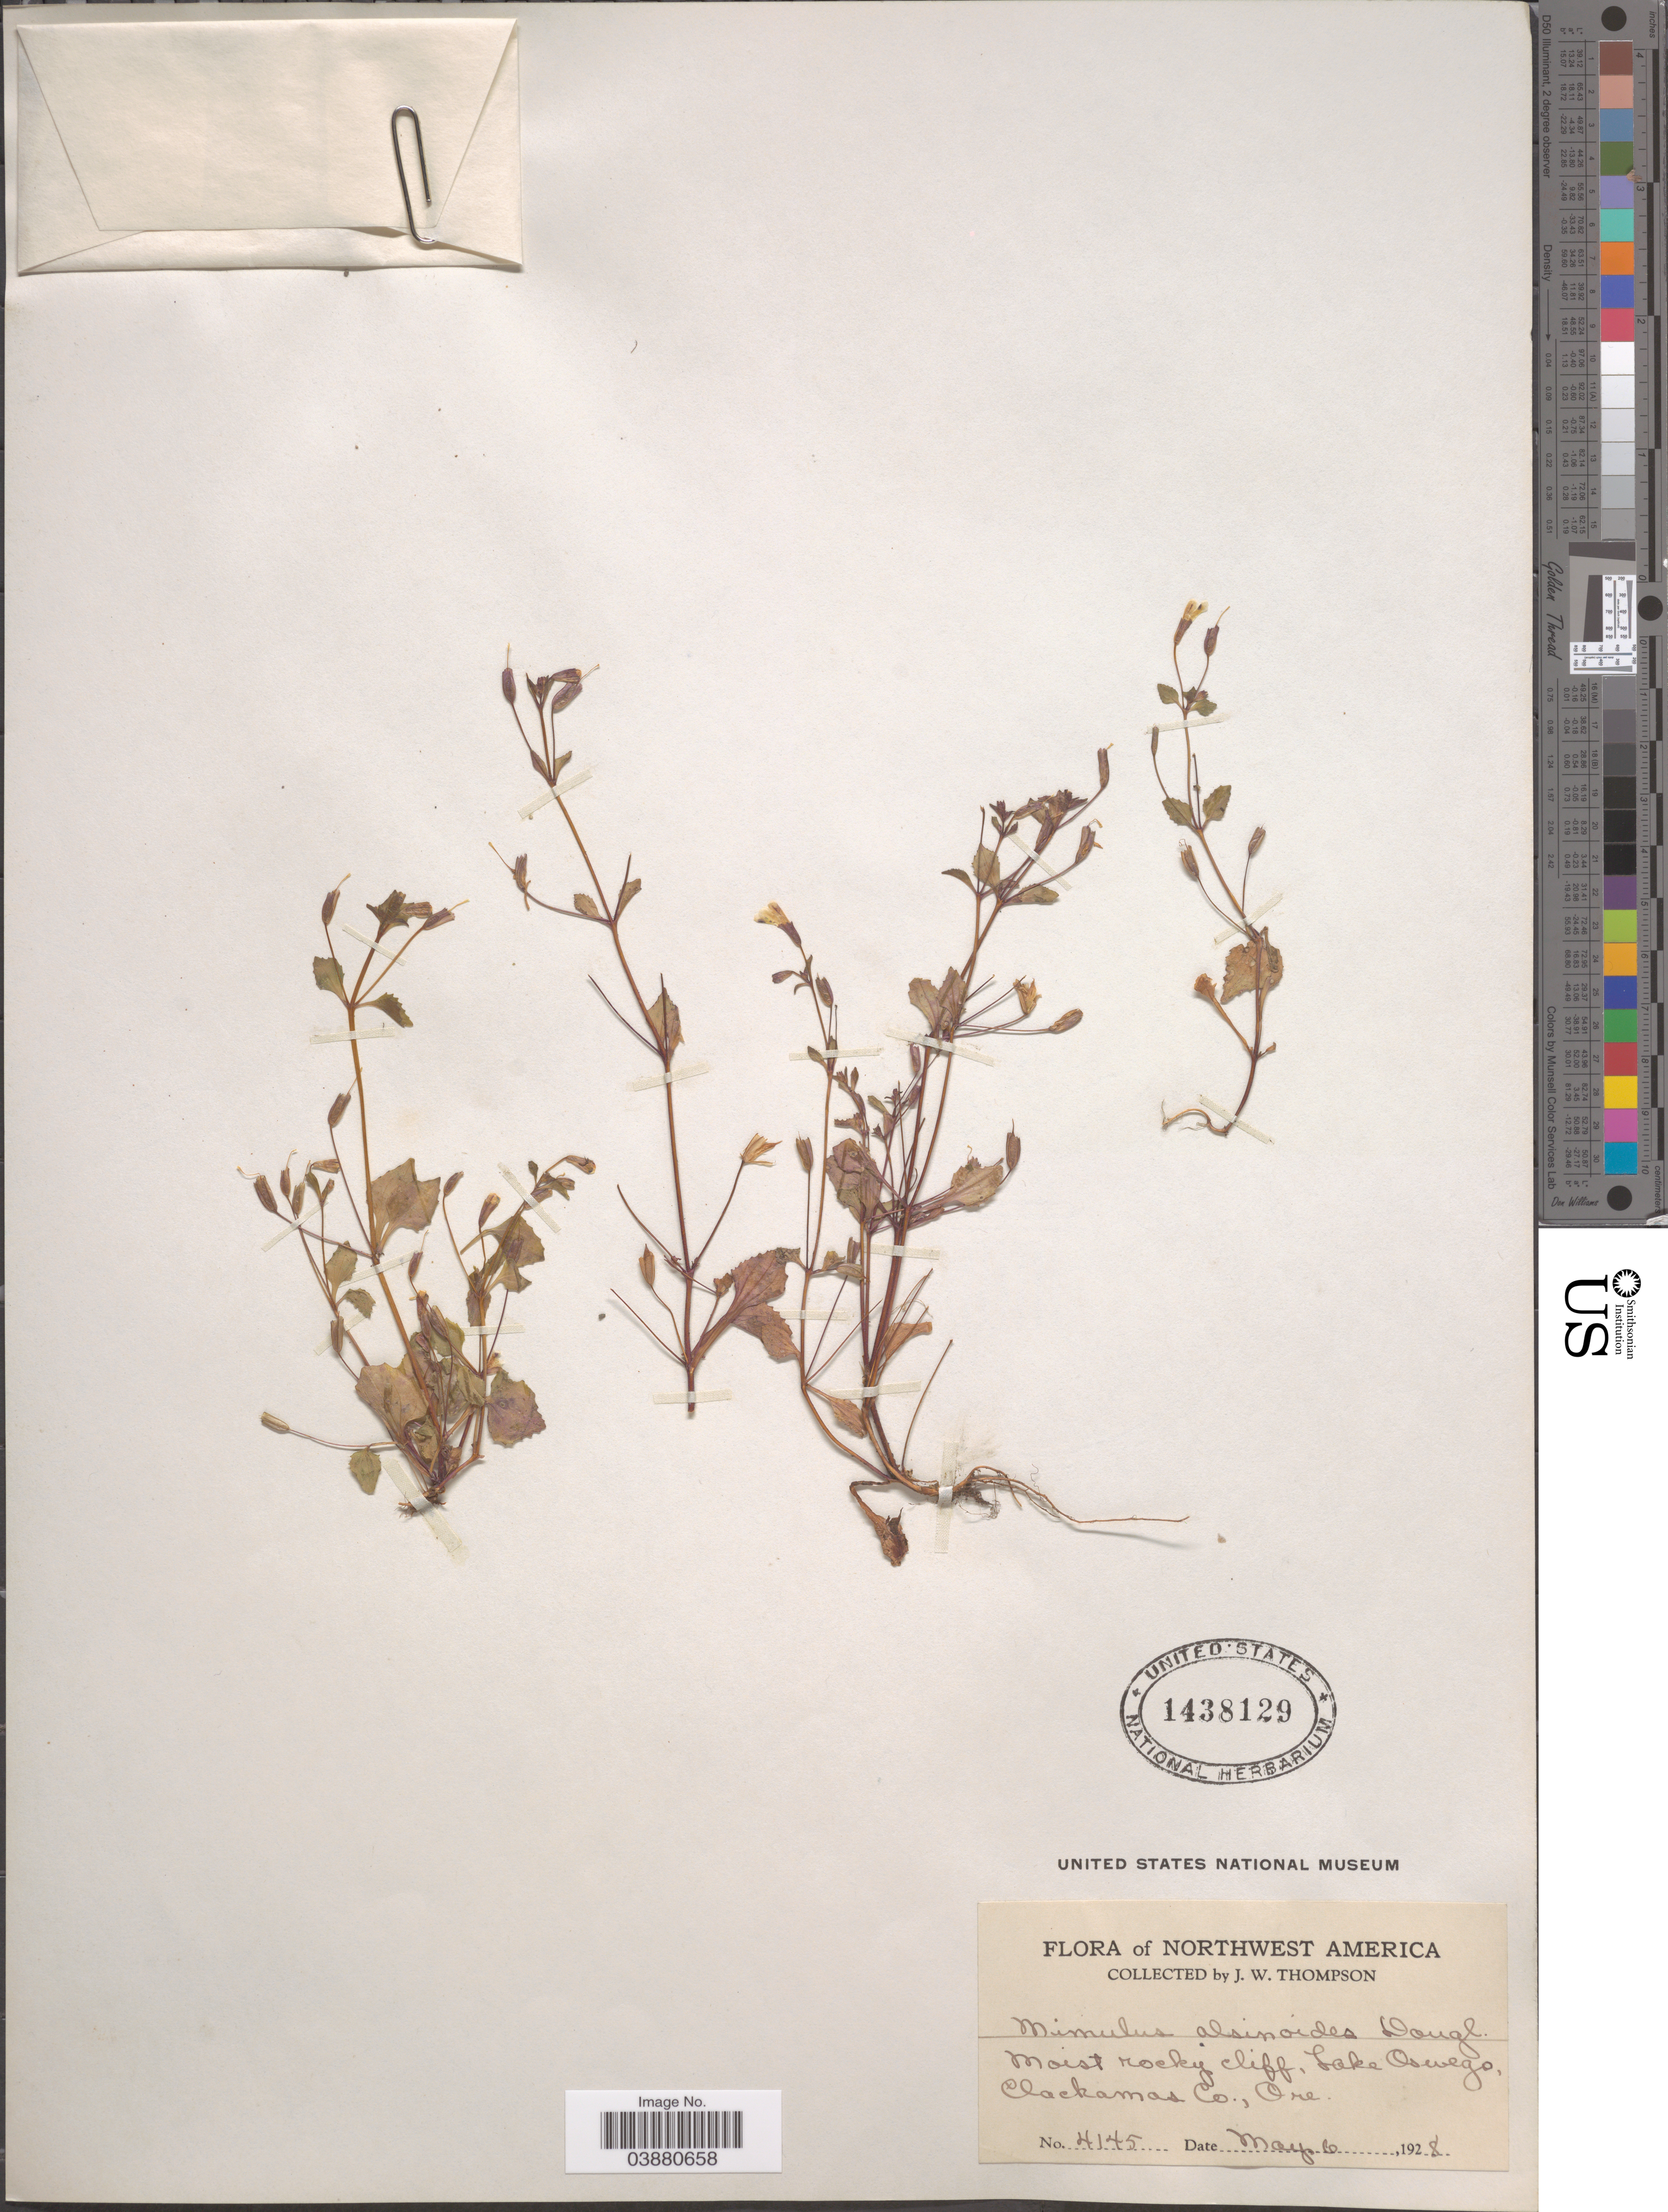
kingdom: Plantae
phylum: Tracheophyta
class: Magnoliopsida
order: Lamiales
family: Phrymaceae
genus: Mimulus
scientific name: Mimulus alsinoides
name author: Douglas ex Benth.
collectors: J. Thompson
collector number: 4145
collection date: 1928-05-06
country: United States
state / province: Oregon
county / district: Clackamas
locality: Northwest America. Lake Oswego, Clackamas Co.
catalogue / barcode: US 1438129